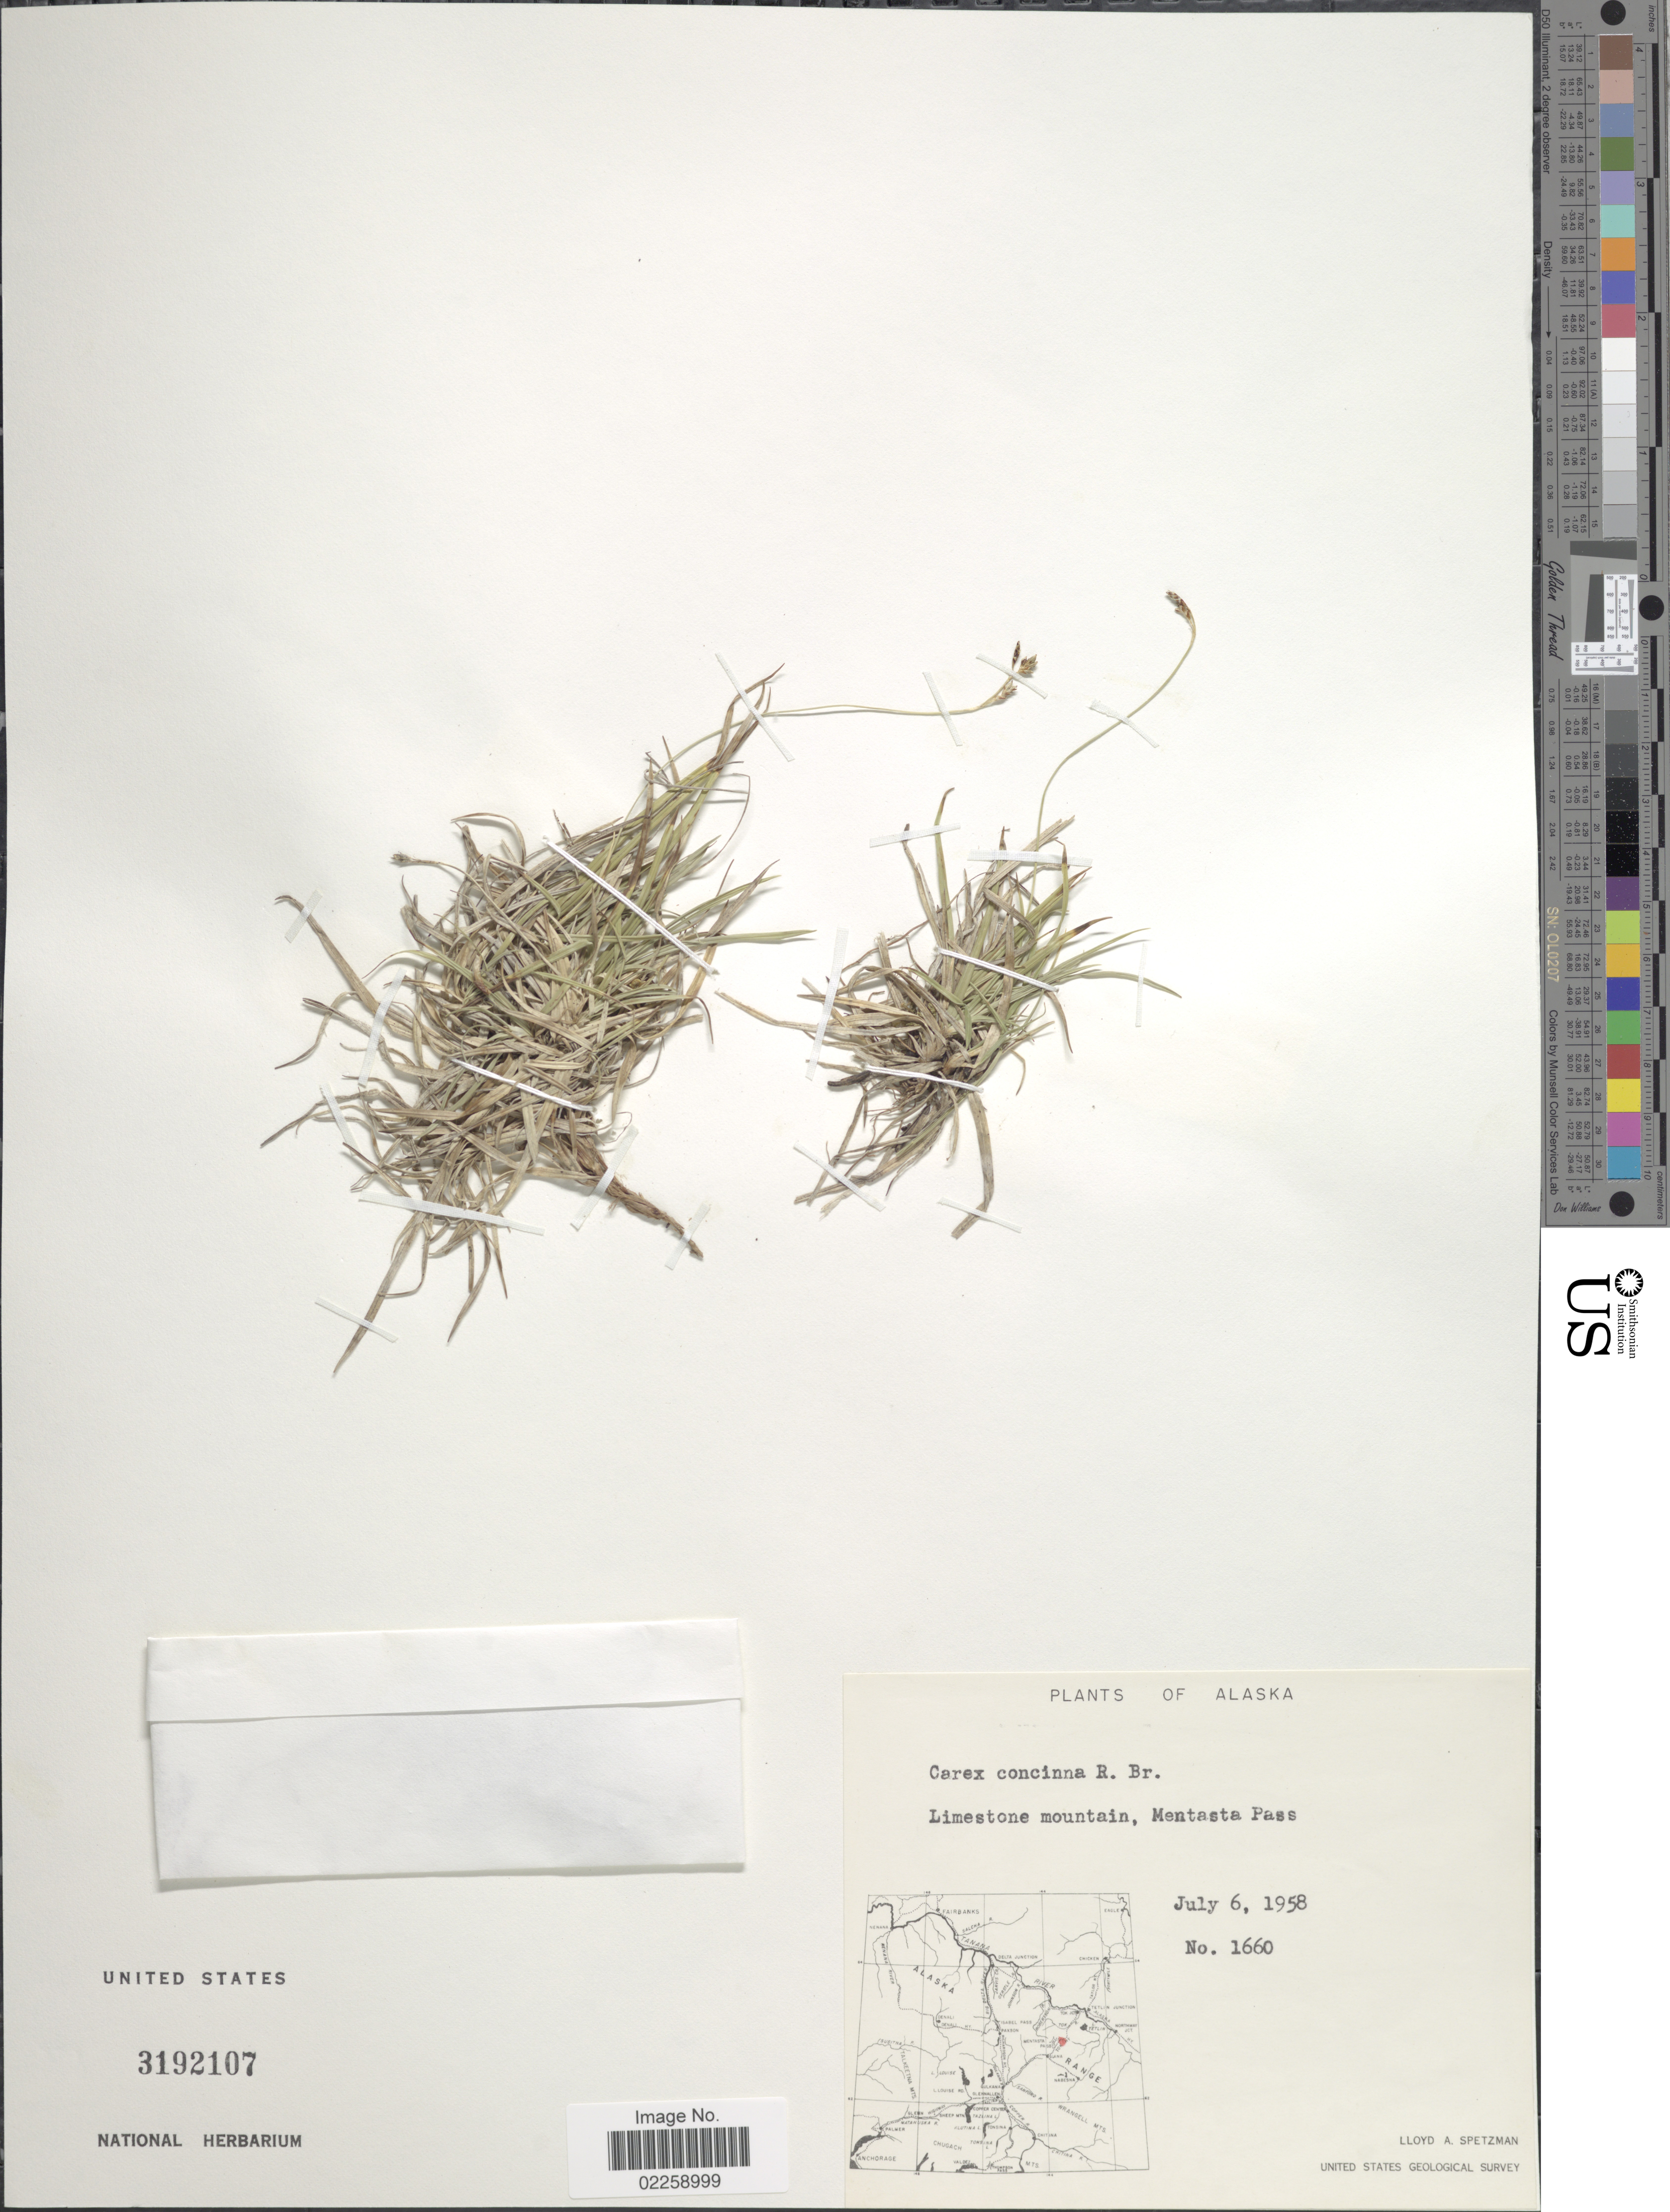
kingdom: Plantae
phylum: Tracheophyta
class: Liliopsida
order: Poales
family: Cyperaceae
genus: Carex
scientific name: Carex concinna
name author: R. Br.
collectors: L. Spetzman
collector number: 1660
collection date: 1958-07-06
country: United States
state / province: Alaska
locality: Limestone Mountain, Mentasta Pass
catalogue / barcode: US 3192107